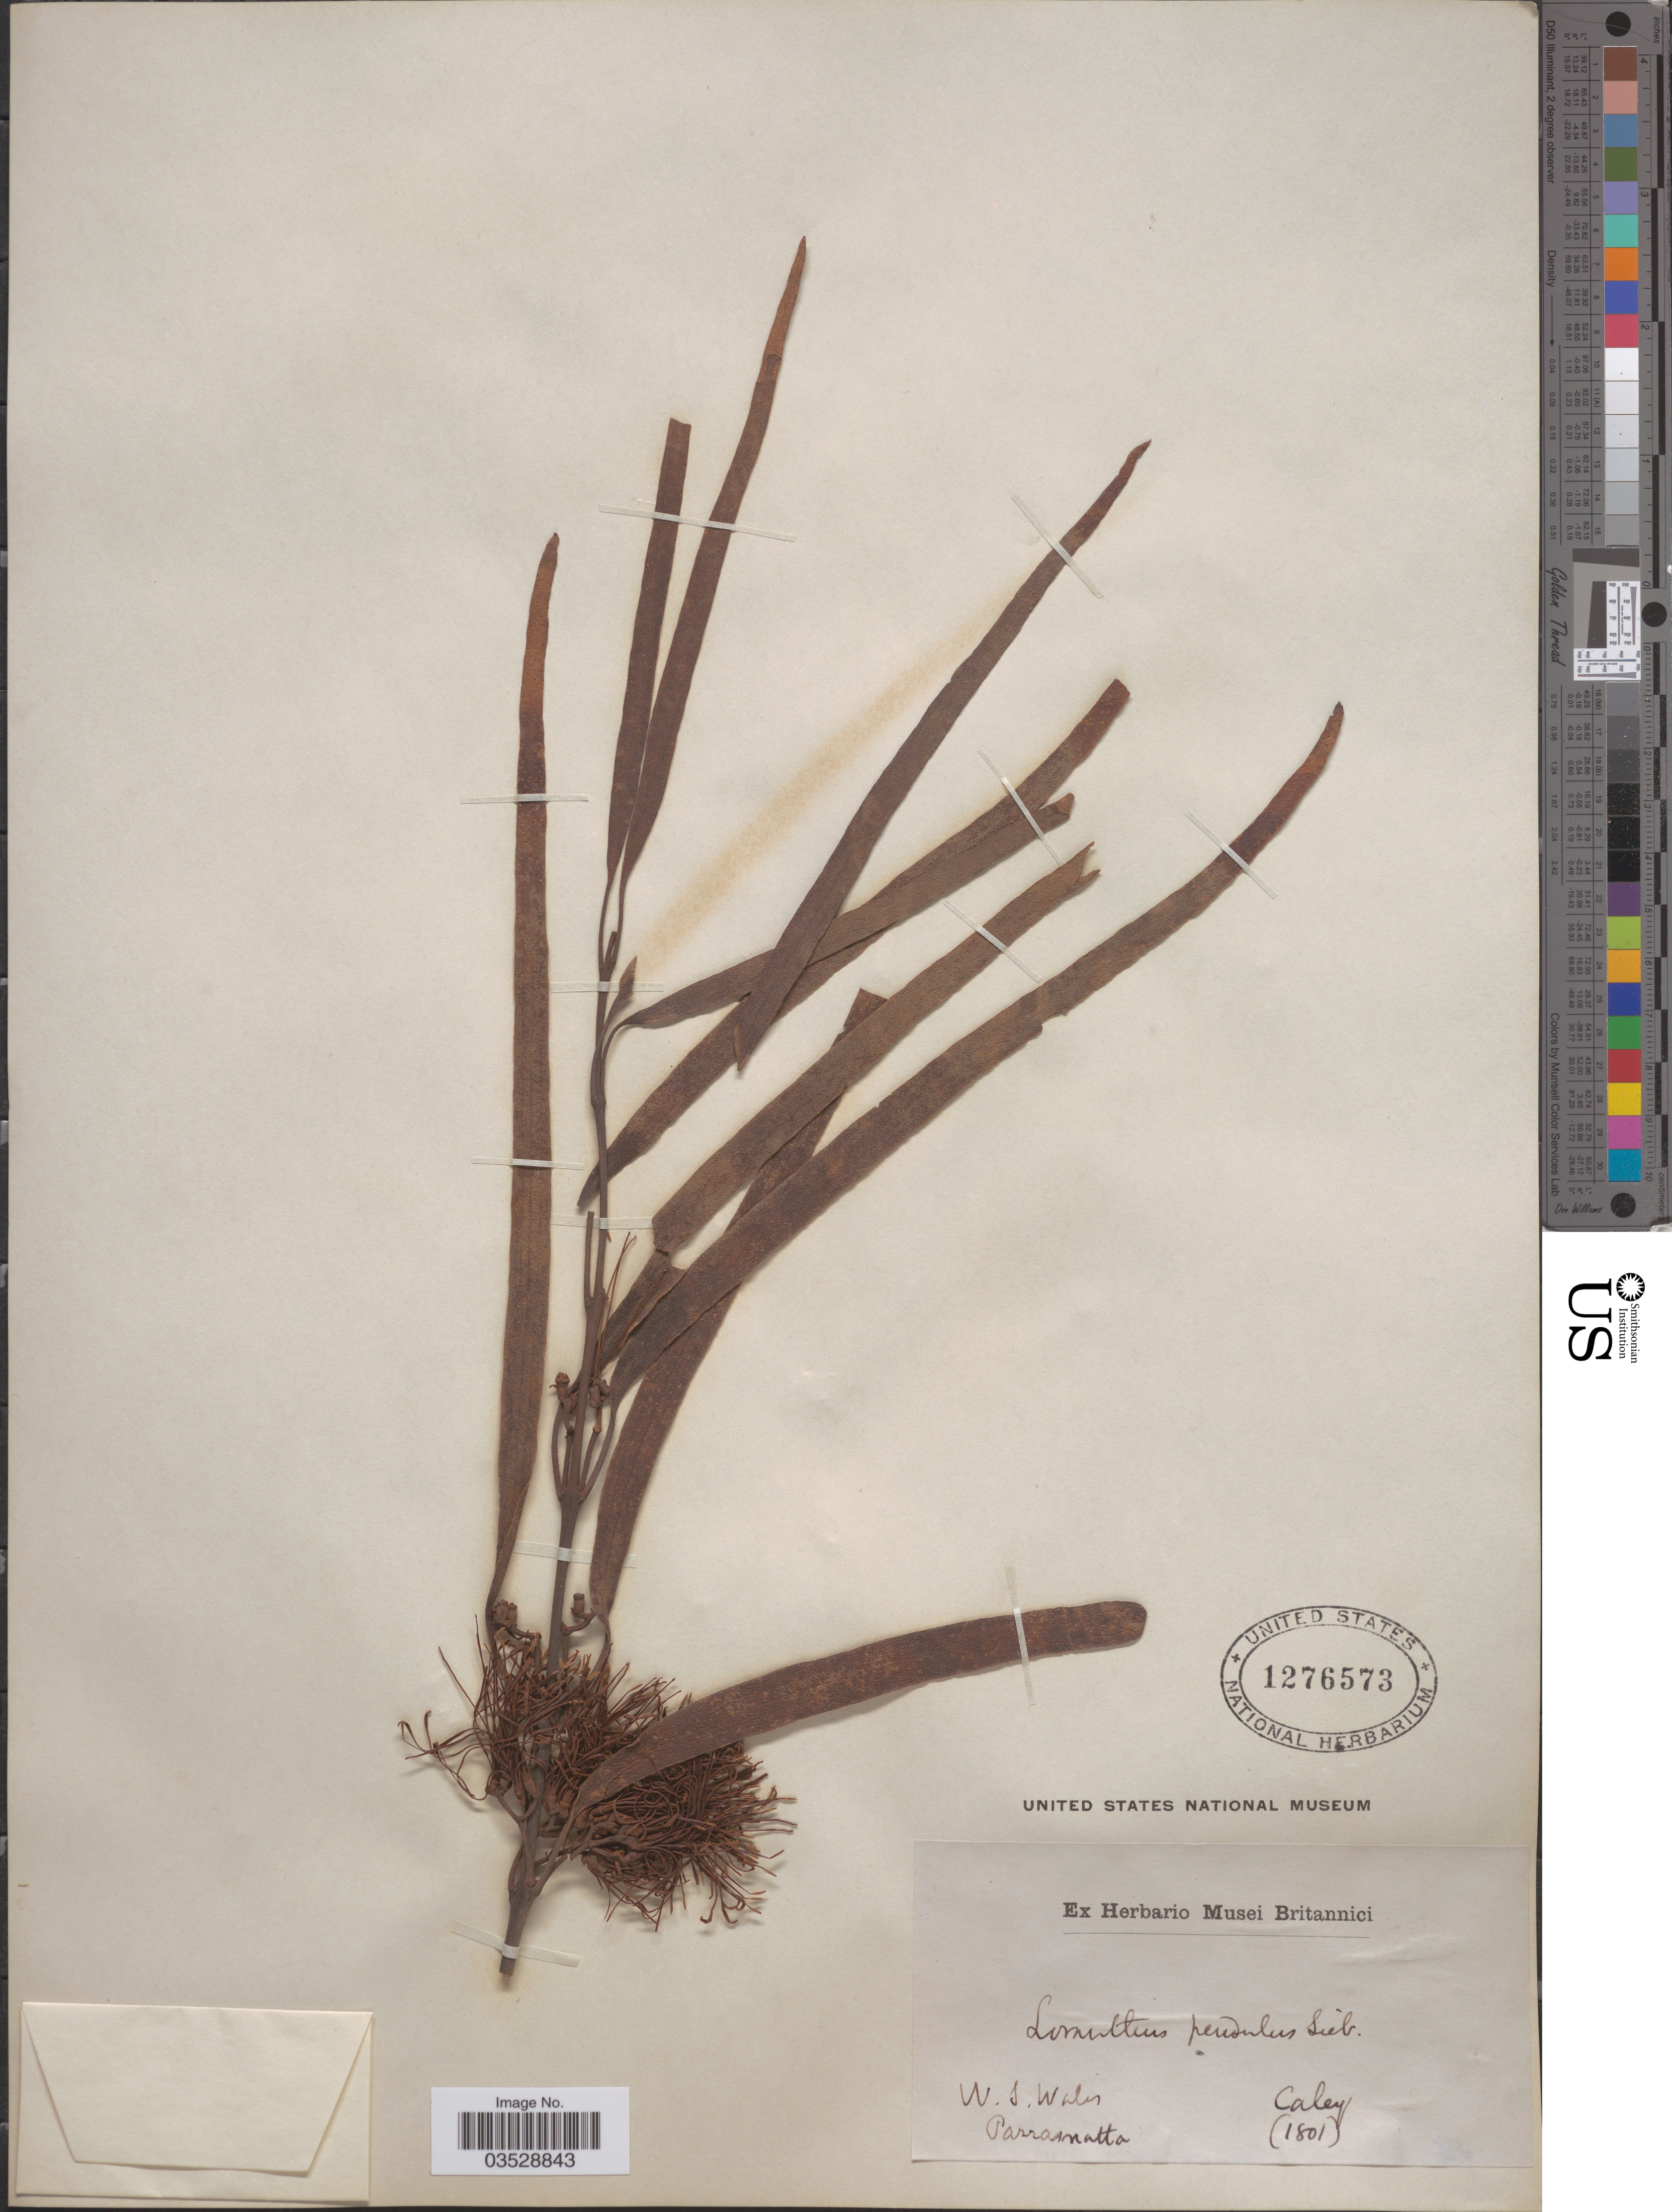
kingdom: Plantae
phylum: Tracheophyta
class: Magnoliopsida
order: Santalales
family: Loranthaceae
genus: Amyema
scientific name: Amyema sp.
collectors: -. Caley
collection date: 1801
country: Australia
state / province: New South Wales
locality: Parramatta.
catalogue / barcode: US 1276573